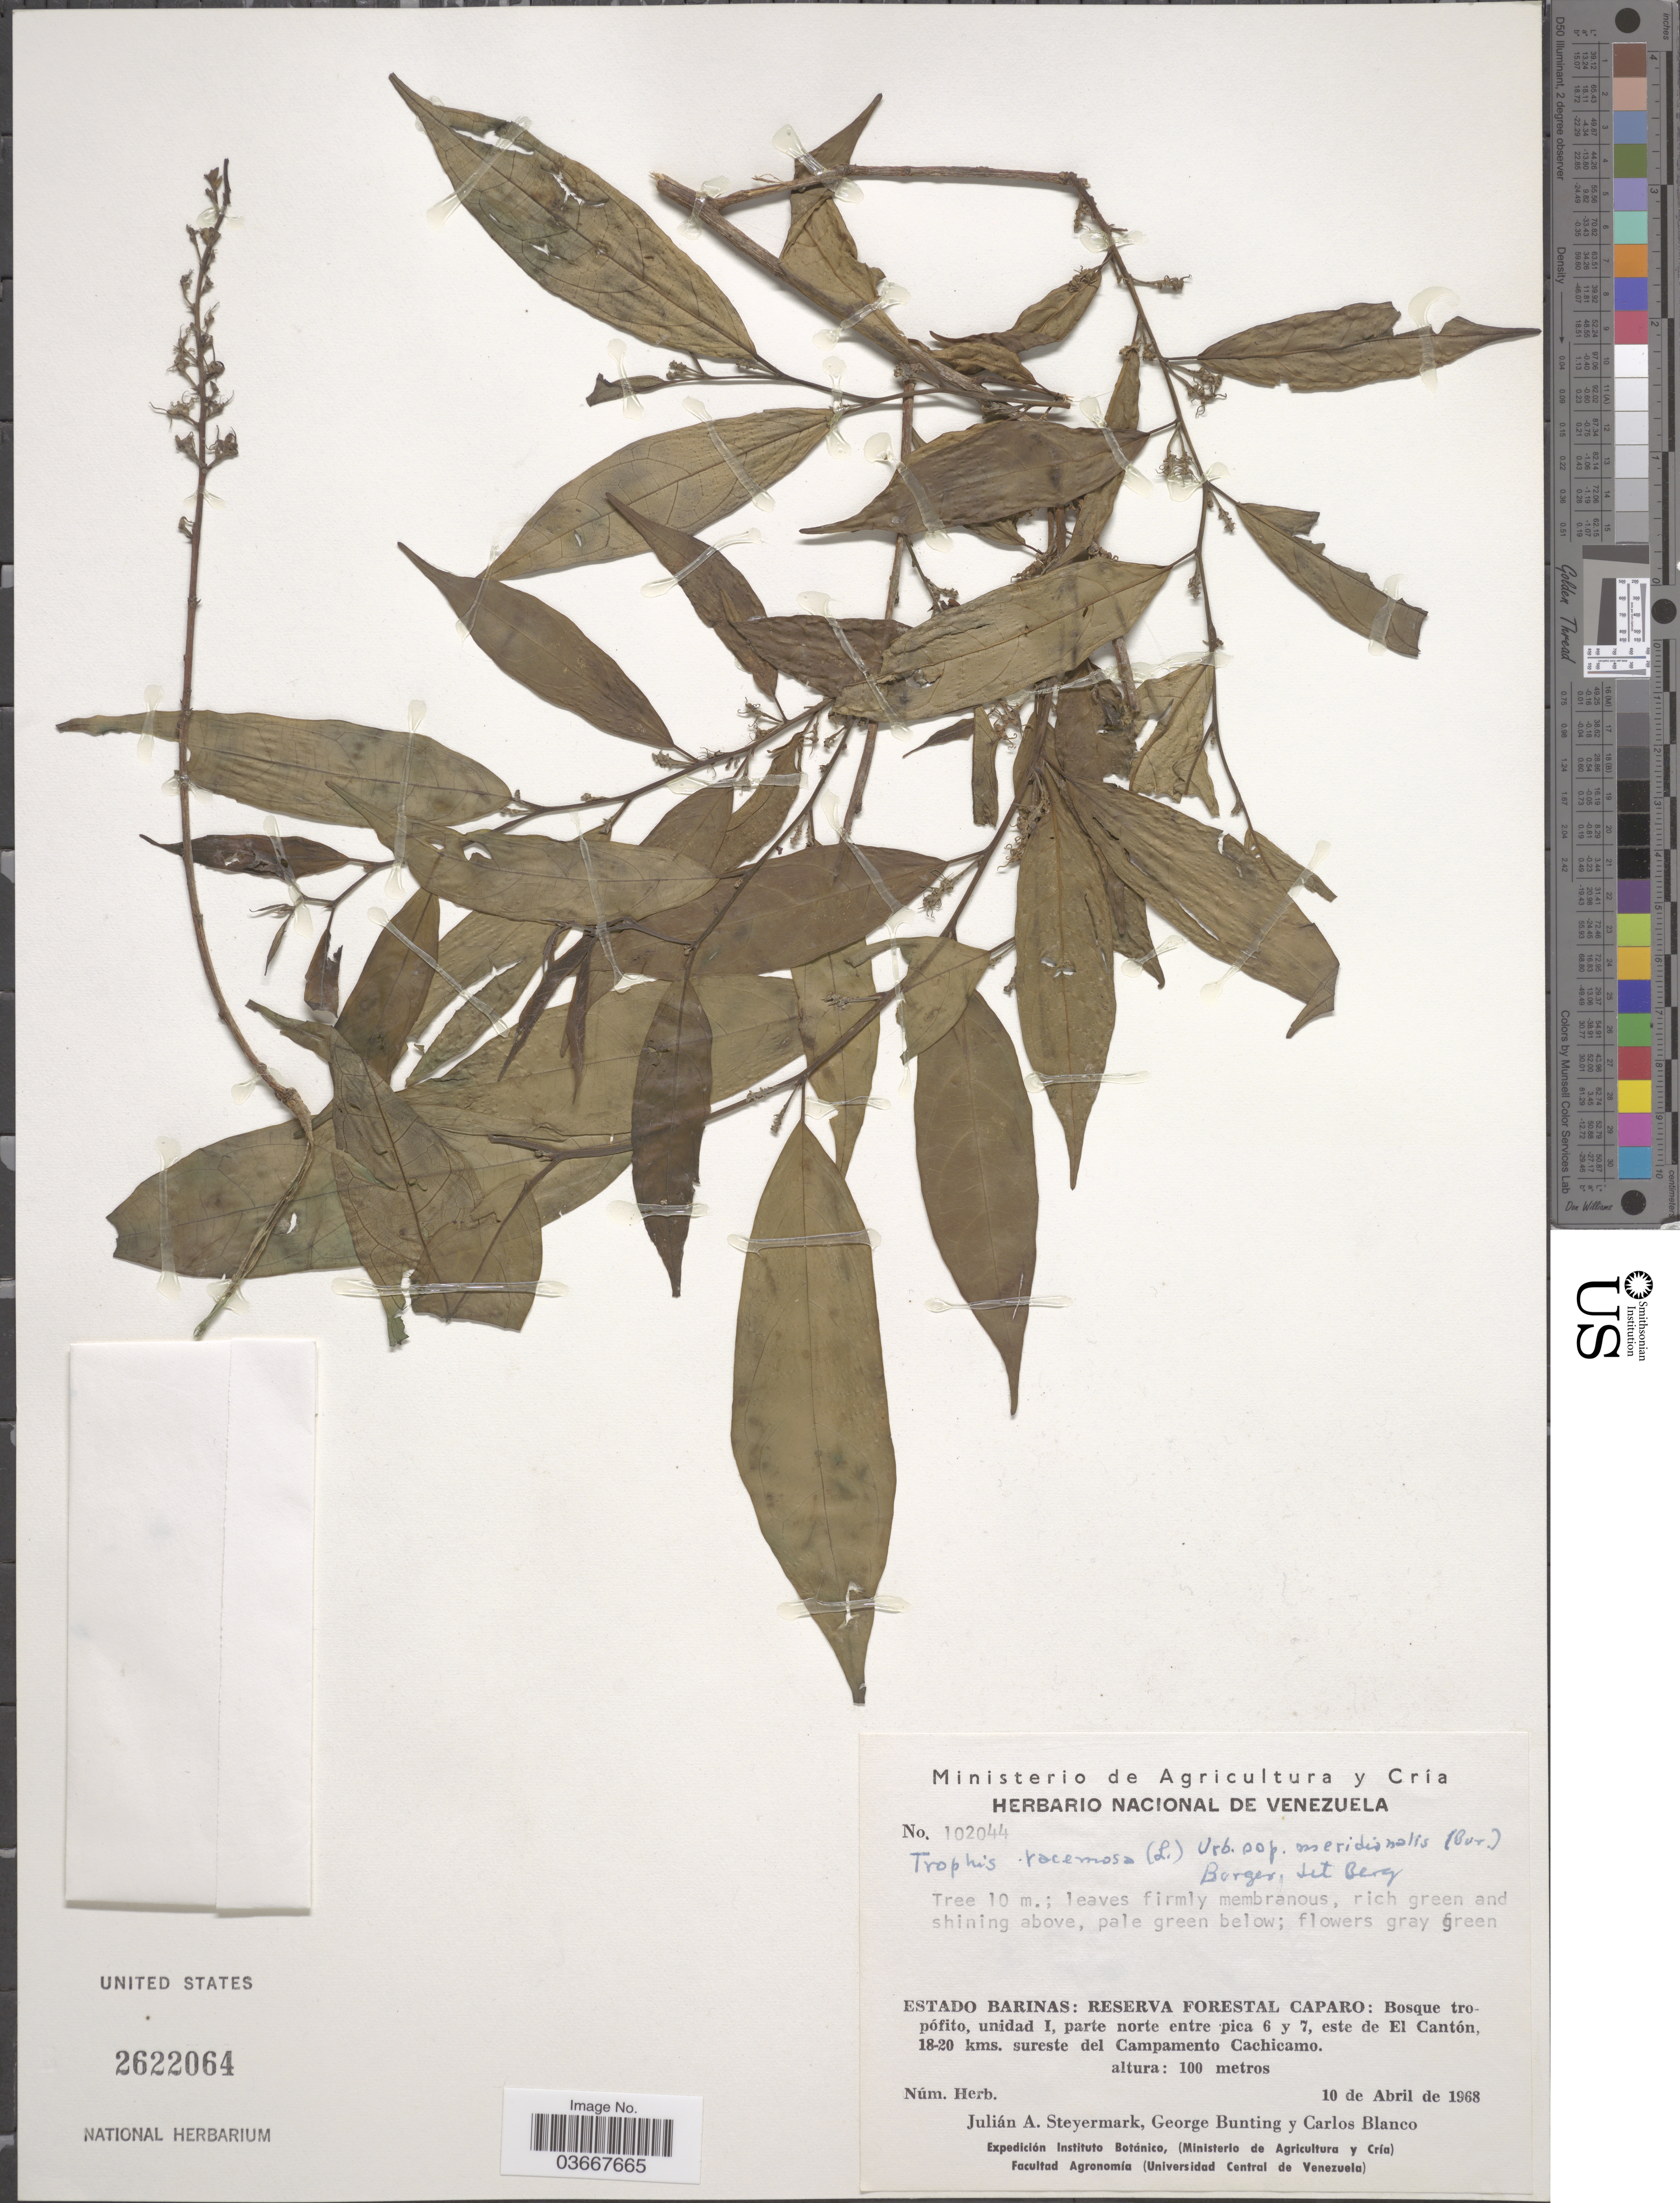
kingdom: Plantae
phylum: Tracheophyta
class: Magnoliopsida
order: Rosales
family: Moraceae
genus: Trophis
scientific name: Trophis racemosa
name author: (L.) Urb.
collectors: J. Steyermark, G. S. Bunting & C. Blanco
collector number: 102044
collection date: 1968-04-10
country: Venezuela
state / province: Barinas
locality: Reserva Forestal Caparo: Bosque tropófito, unidad I, parte norte entre pica 6 y 7, este de El Cantón, 18-20 kms. Sureste del Campamento Cachicamo.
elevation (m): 100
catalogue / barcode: US 2622064